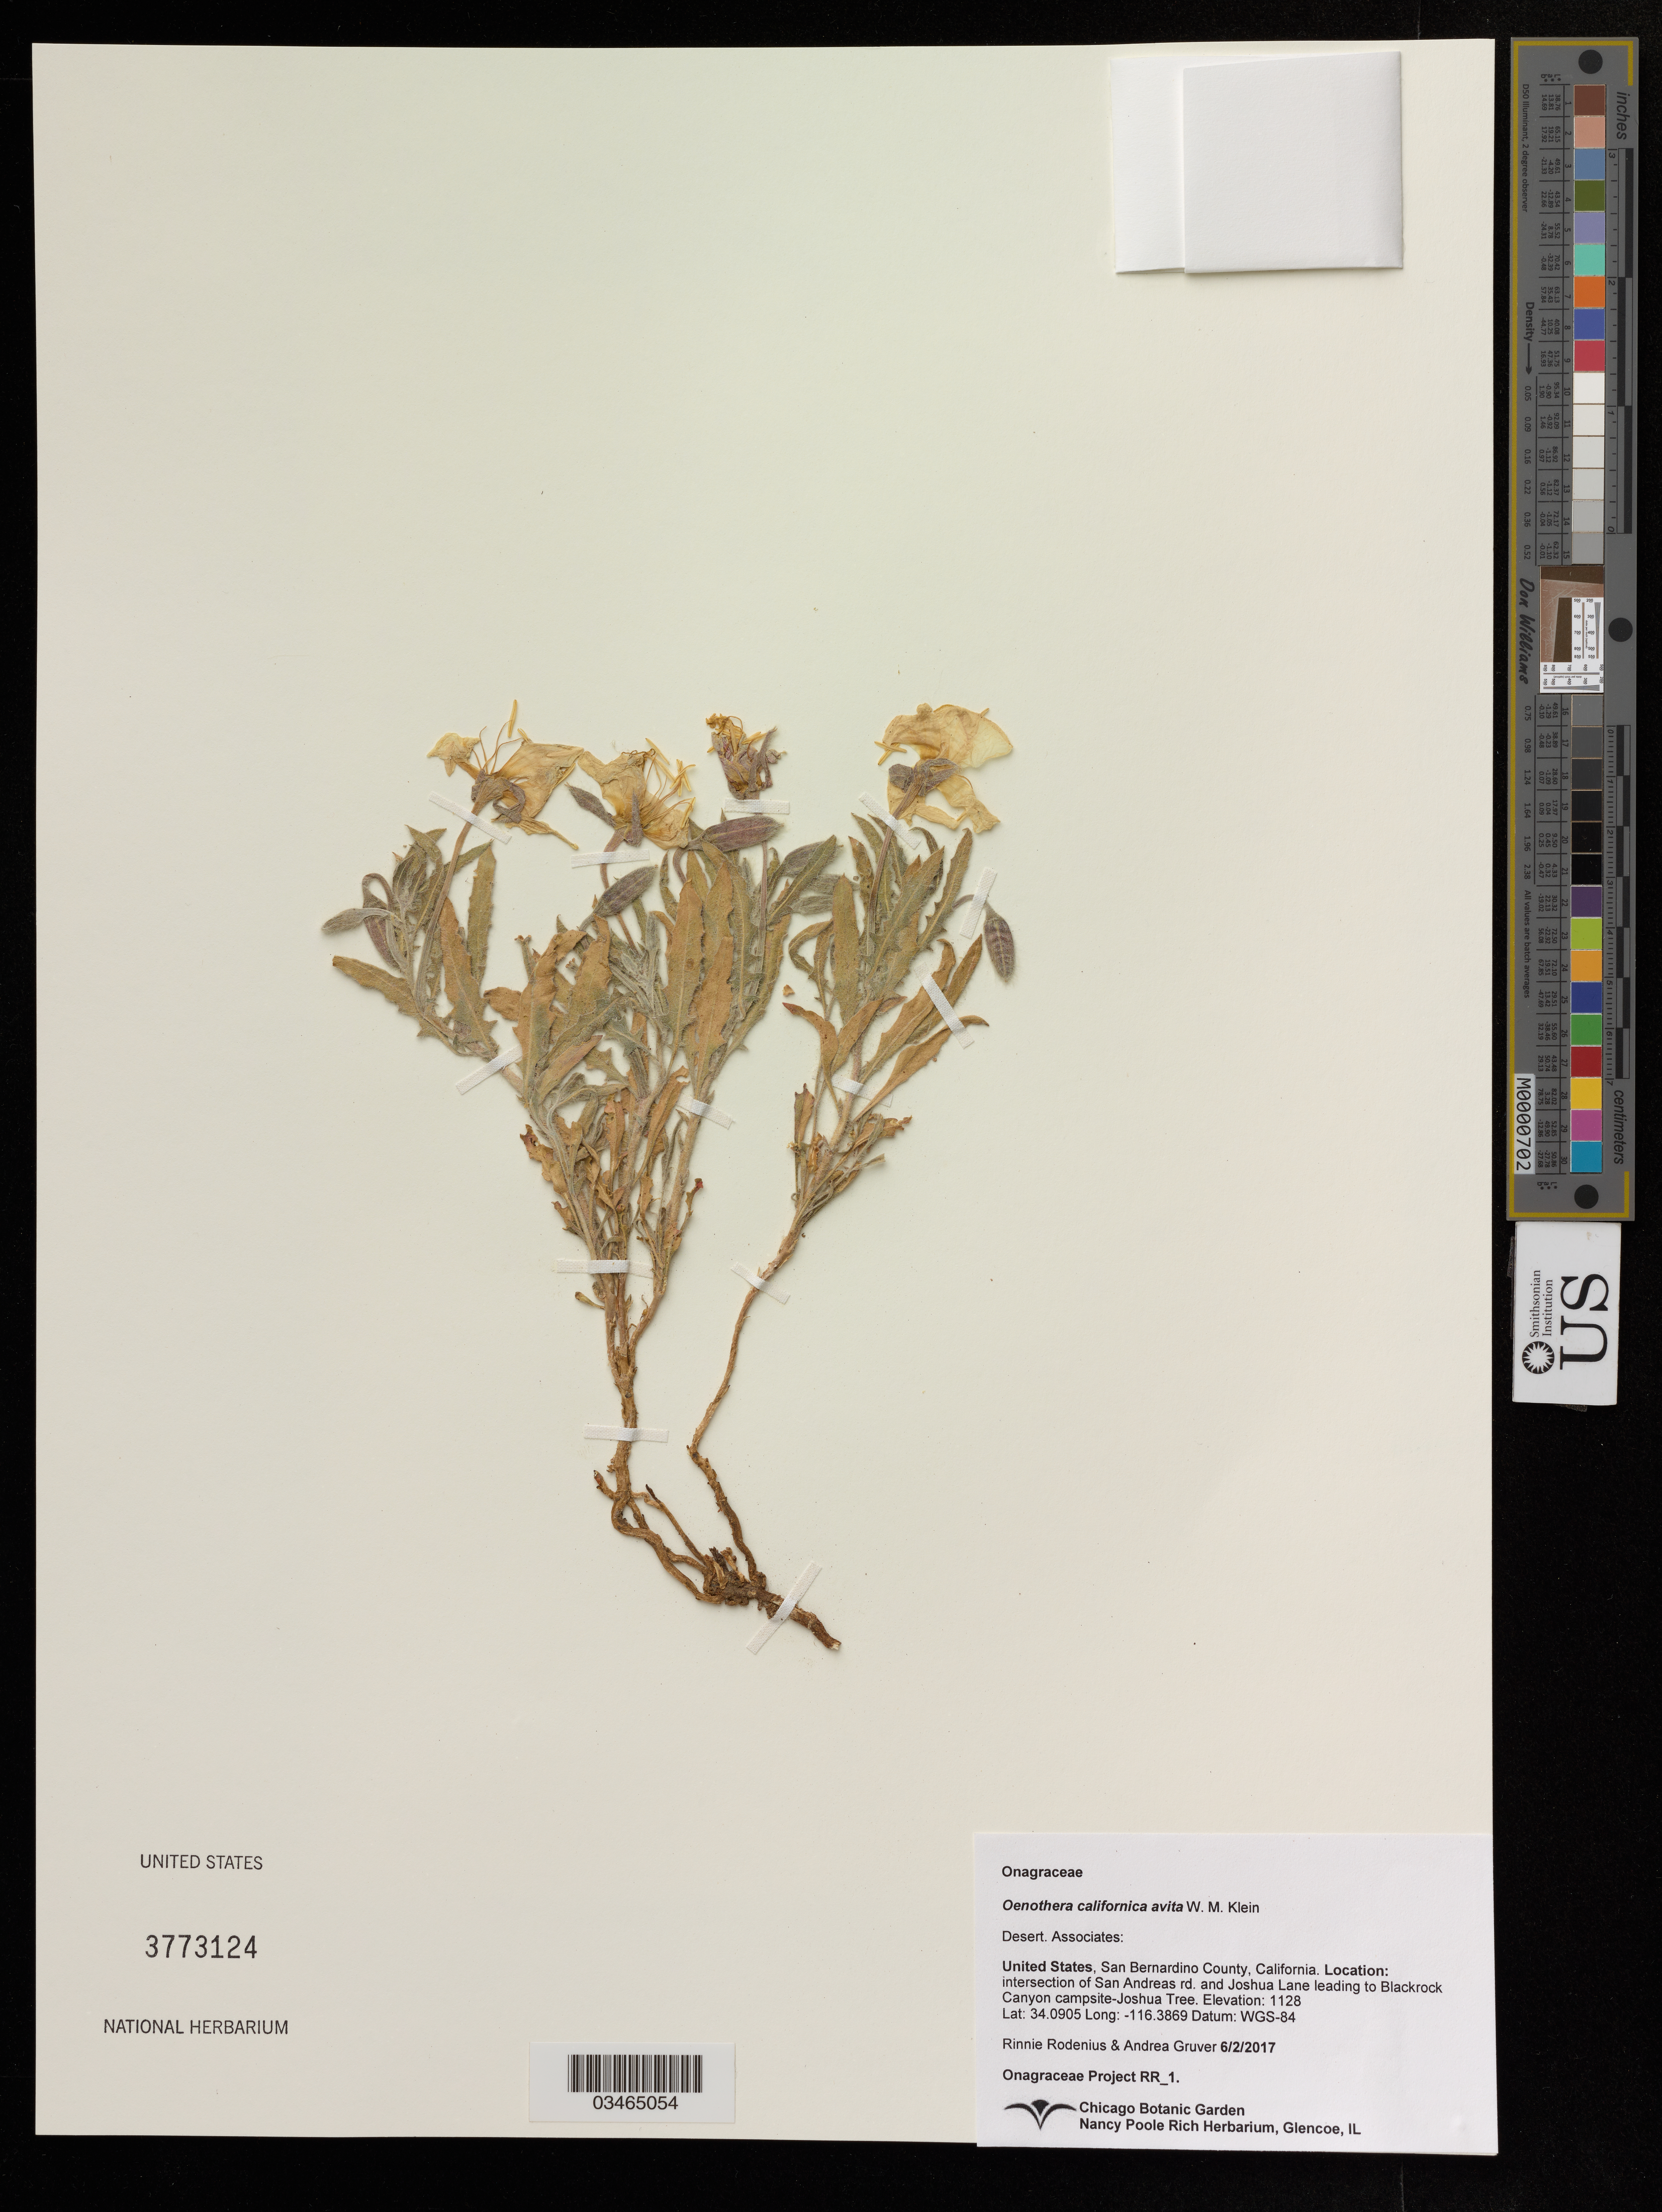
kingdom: Plantae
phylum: Tracheophyta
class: Magnoliopsida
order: Myrtales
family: Onagraceae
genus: Oenothera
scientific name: Oenothera avita subsp. avita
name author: (W.M. Klein) W.M. Klein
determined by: Wagner, W. L., (BOT), Smithsonian Institution - National Museum of Natural History (UNITED STATES)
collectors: R. Rodenius & A. Gruver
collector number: RR_1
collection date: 2017-06-02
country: United States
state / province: California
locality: San Bernardino County. intersection of San Andreas rd. and Joshua Lane leading to Blackrock Canyon campsite-Joshua Tree.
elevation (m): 1128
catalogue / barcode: US 3773124